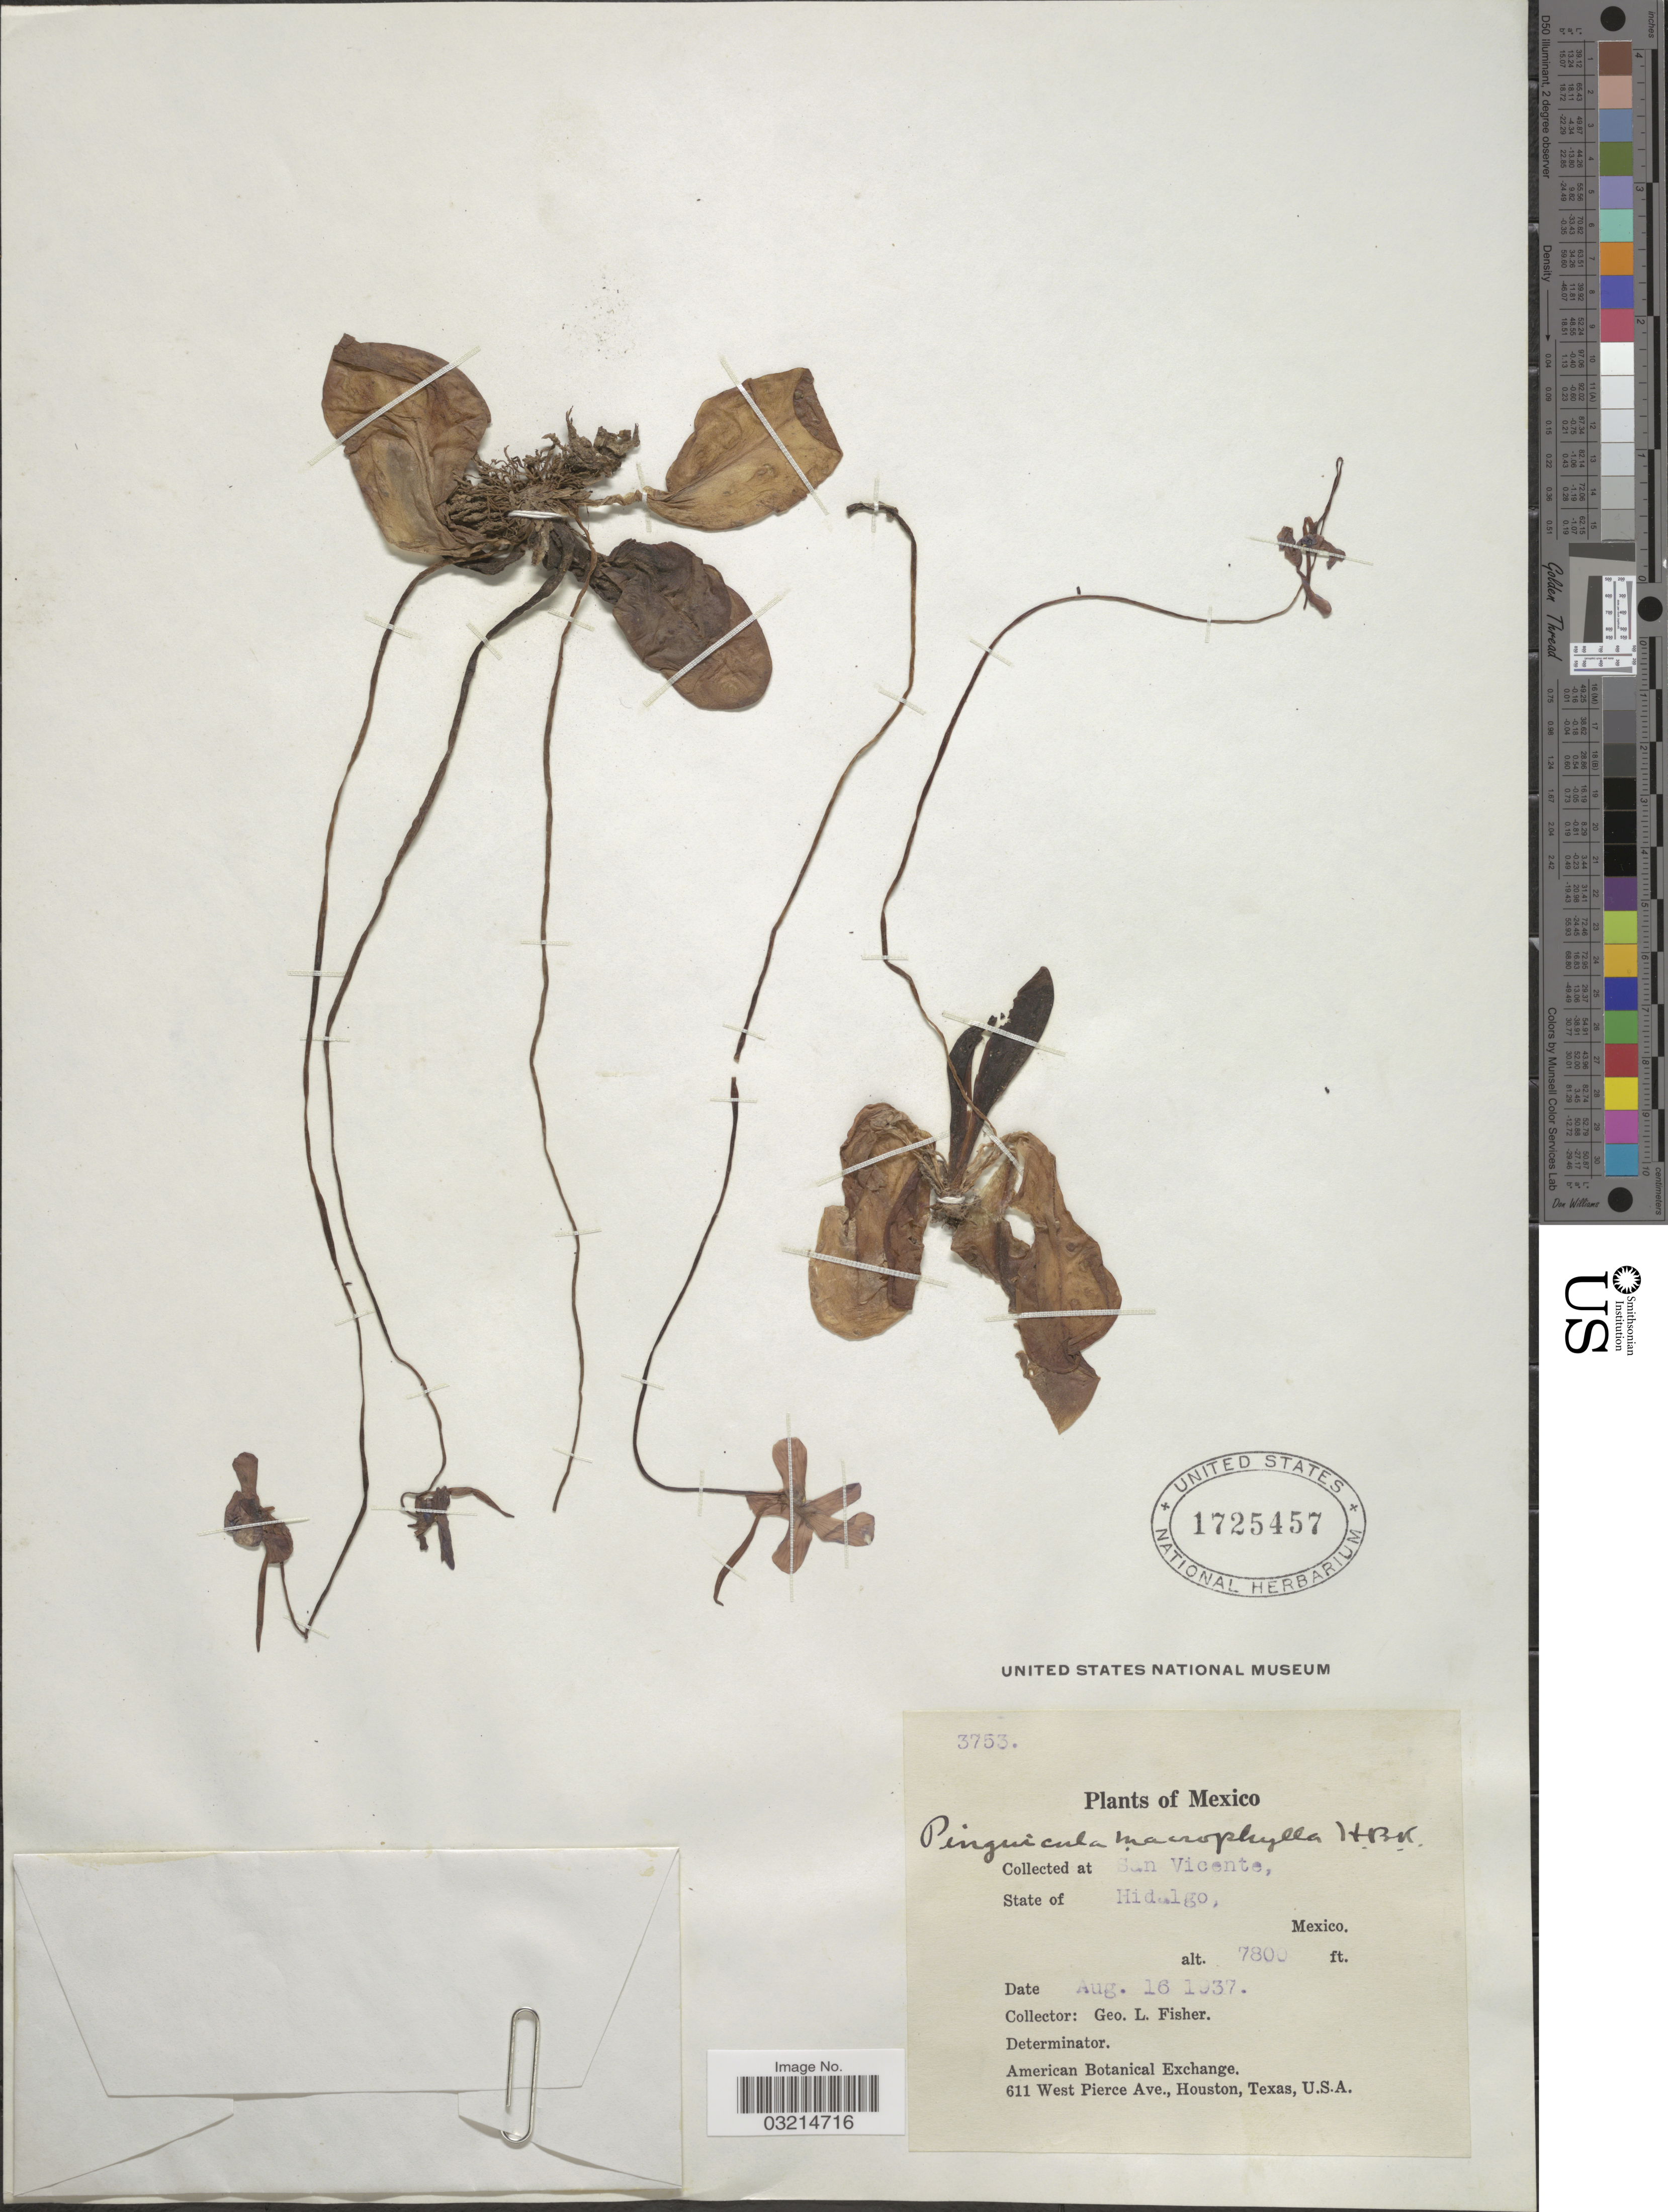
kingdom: Plantae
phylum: Tracheophyta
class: Magnoliopsida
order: Lamiales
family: Lentibulariaceae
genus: Pinguicula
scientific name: Pinguicula macrophylla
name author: Kunth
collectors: G. L. Fisher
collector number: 3753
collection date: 1937-07-16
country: Mexico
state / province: Hidalgo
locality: San Vicente.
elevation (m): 2377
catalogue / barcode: US 1725457